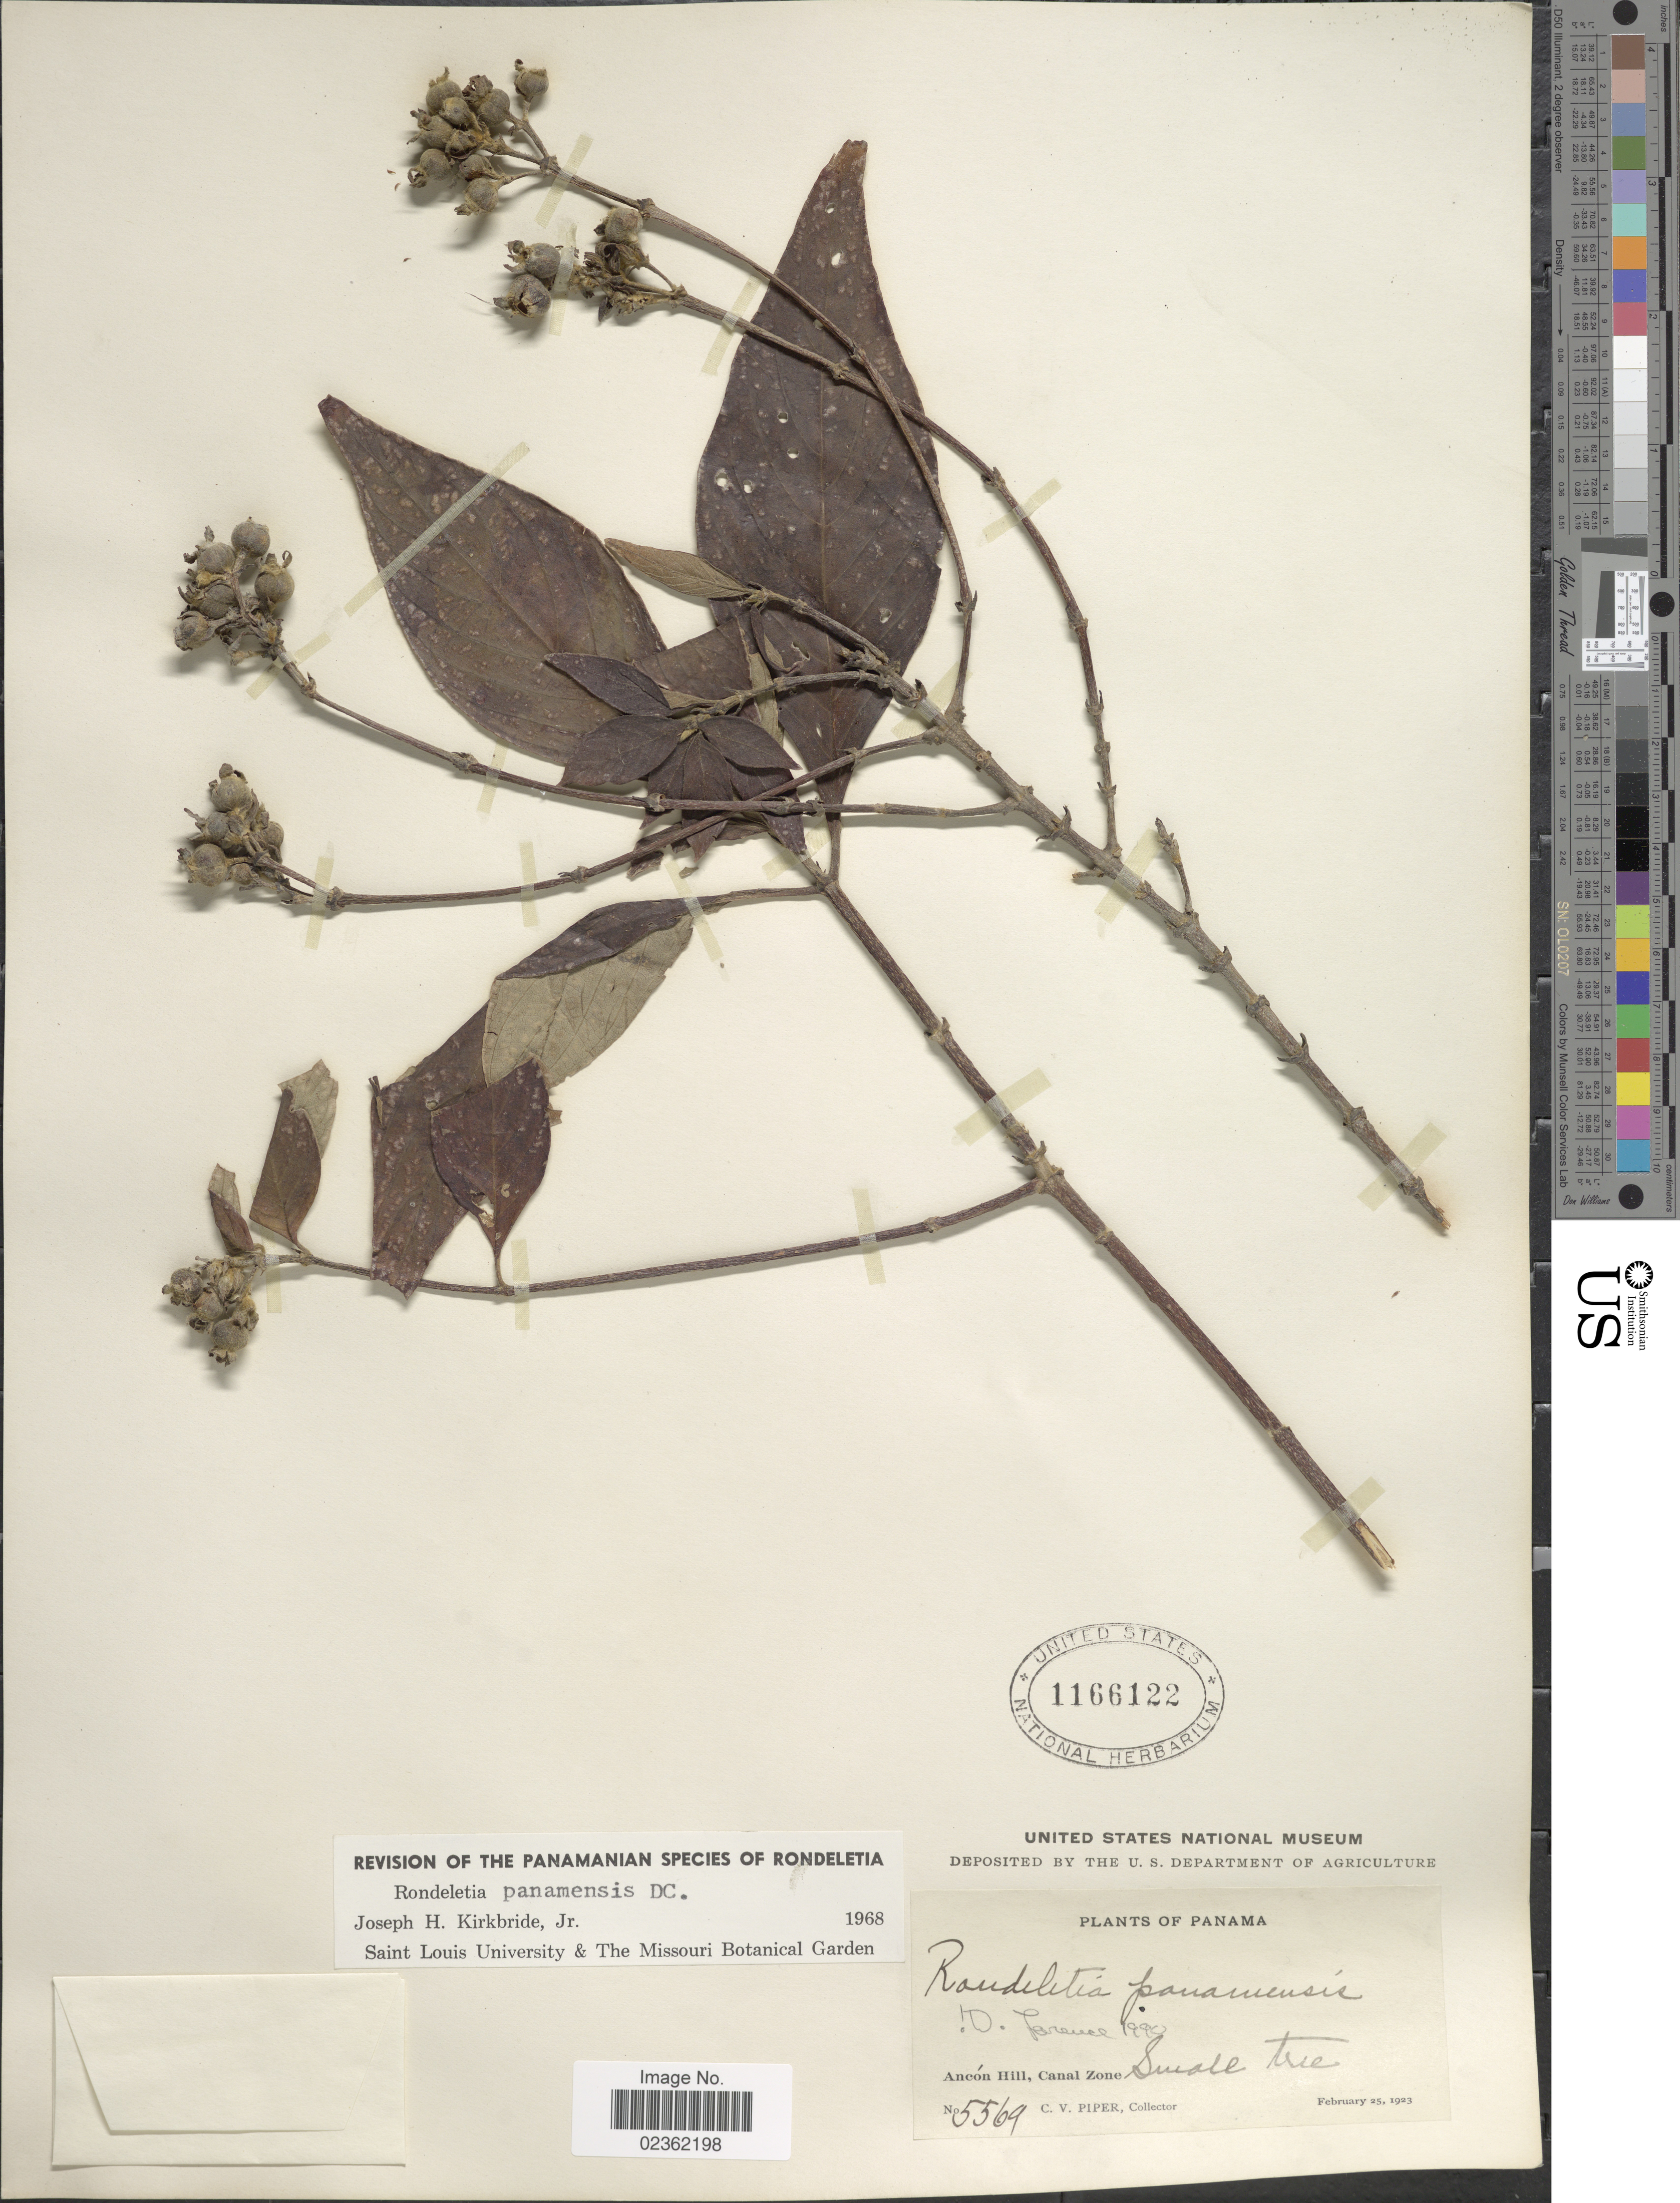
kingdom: Plantae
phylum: Tracheophyta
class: Magnoliopsida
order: Gentianales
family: Rubiaceae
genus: Rondeletia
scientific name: Rondeletia panamensis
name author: DC.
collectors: C. V. Piper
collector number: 5569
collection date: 1923-02-25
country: Panama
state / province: Colón / Panamá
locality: Ancon Hill, Canal Zone.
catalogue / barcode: US 1166122